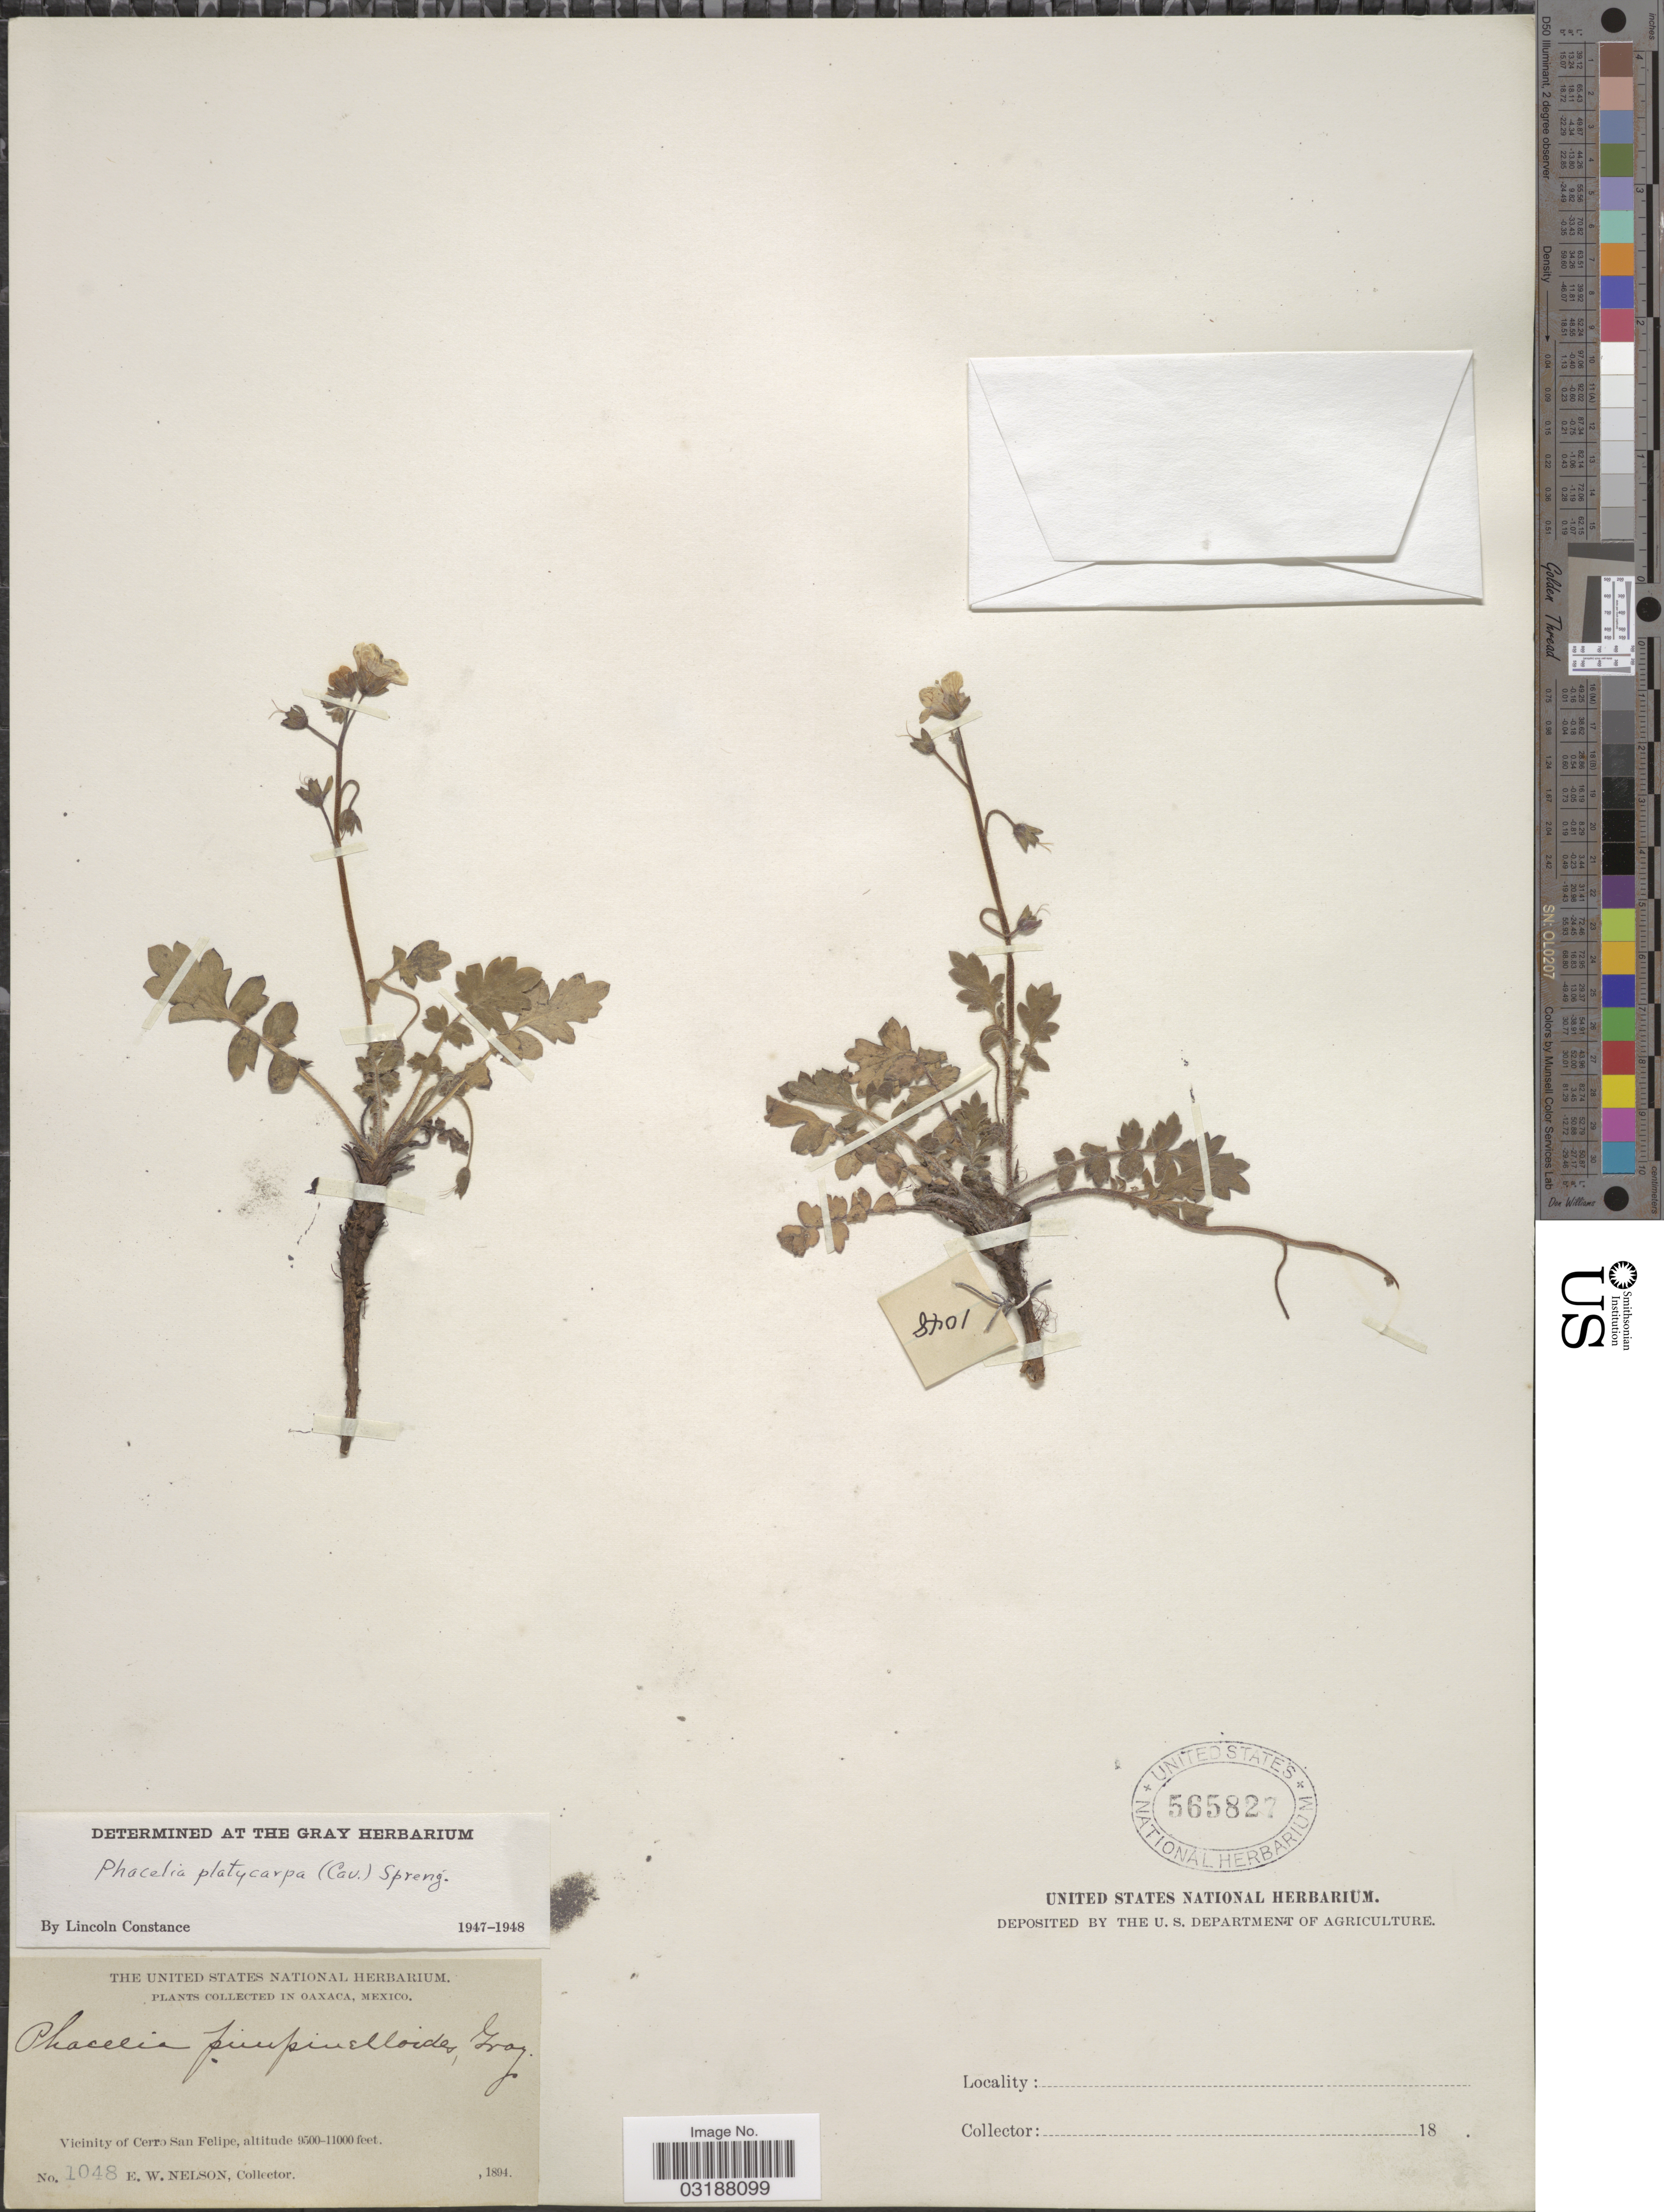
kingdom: Plantae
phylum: Tracheophyta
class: Magnoliopsida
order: Boraginales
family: Hydrophyllaceae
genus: Phacelia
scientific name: Phacelia platycarpa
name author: (Cav.) Spreng.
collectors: E. W. Nelson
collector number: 1048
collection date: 1894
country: Mexico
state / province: Oaxaca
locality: Vicinity of Cerro San Felipe.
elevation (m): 2896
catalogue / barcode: US 565827